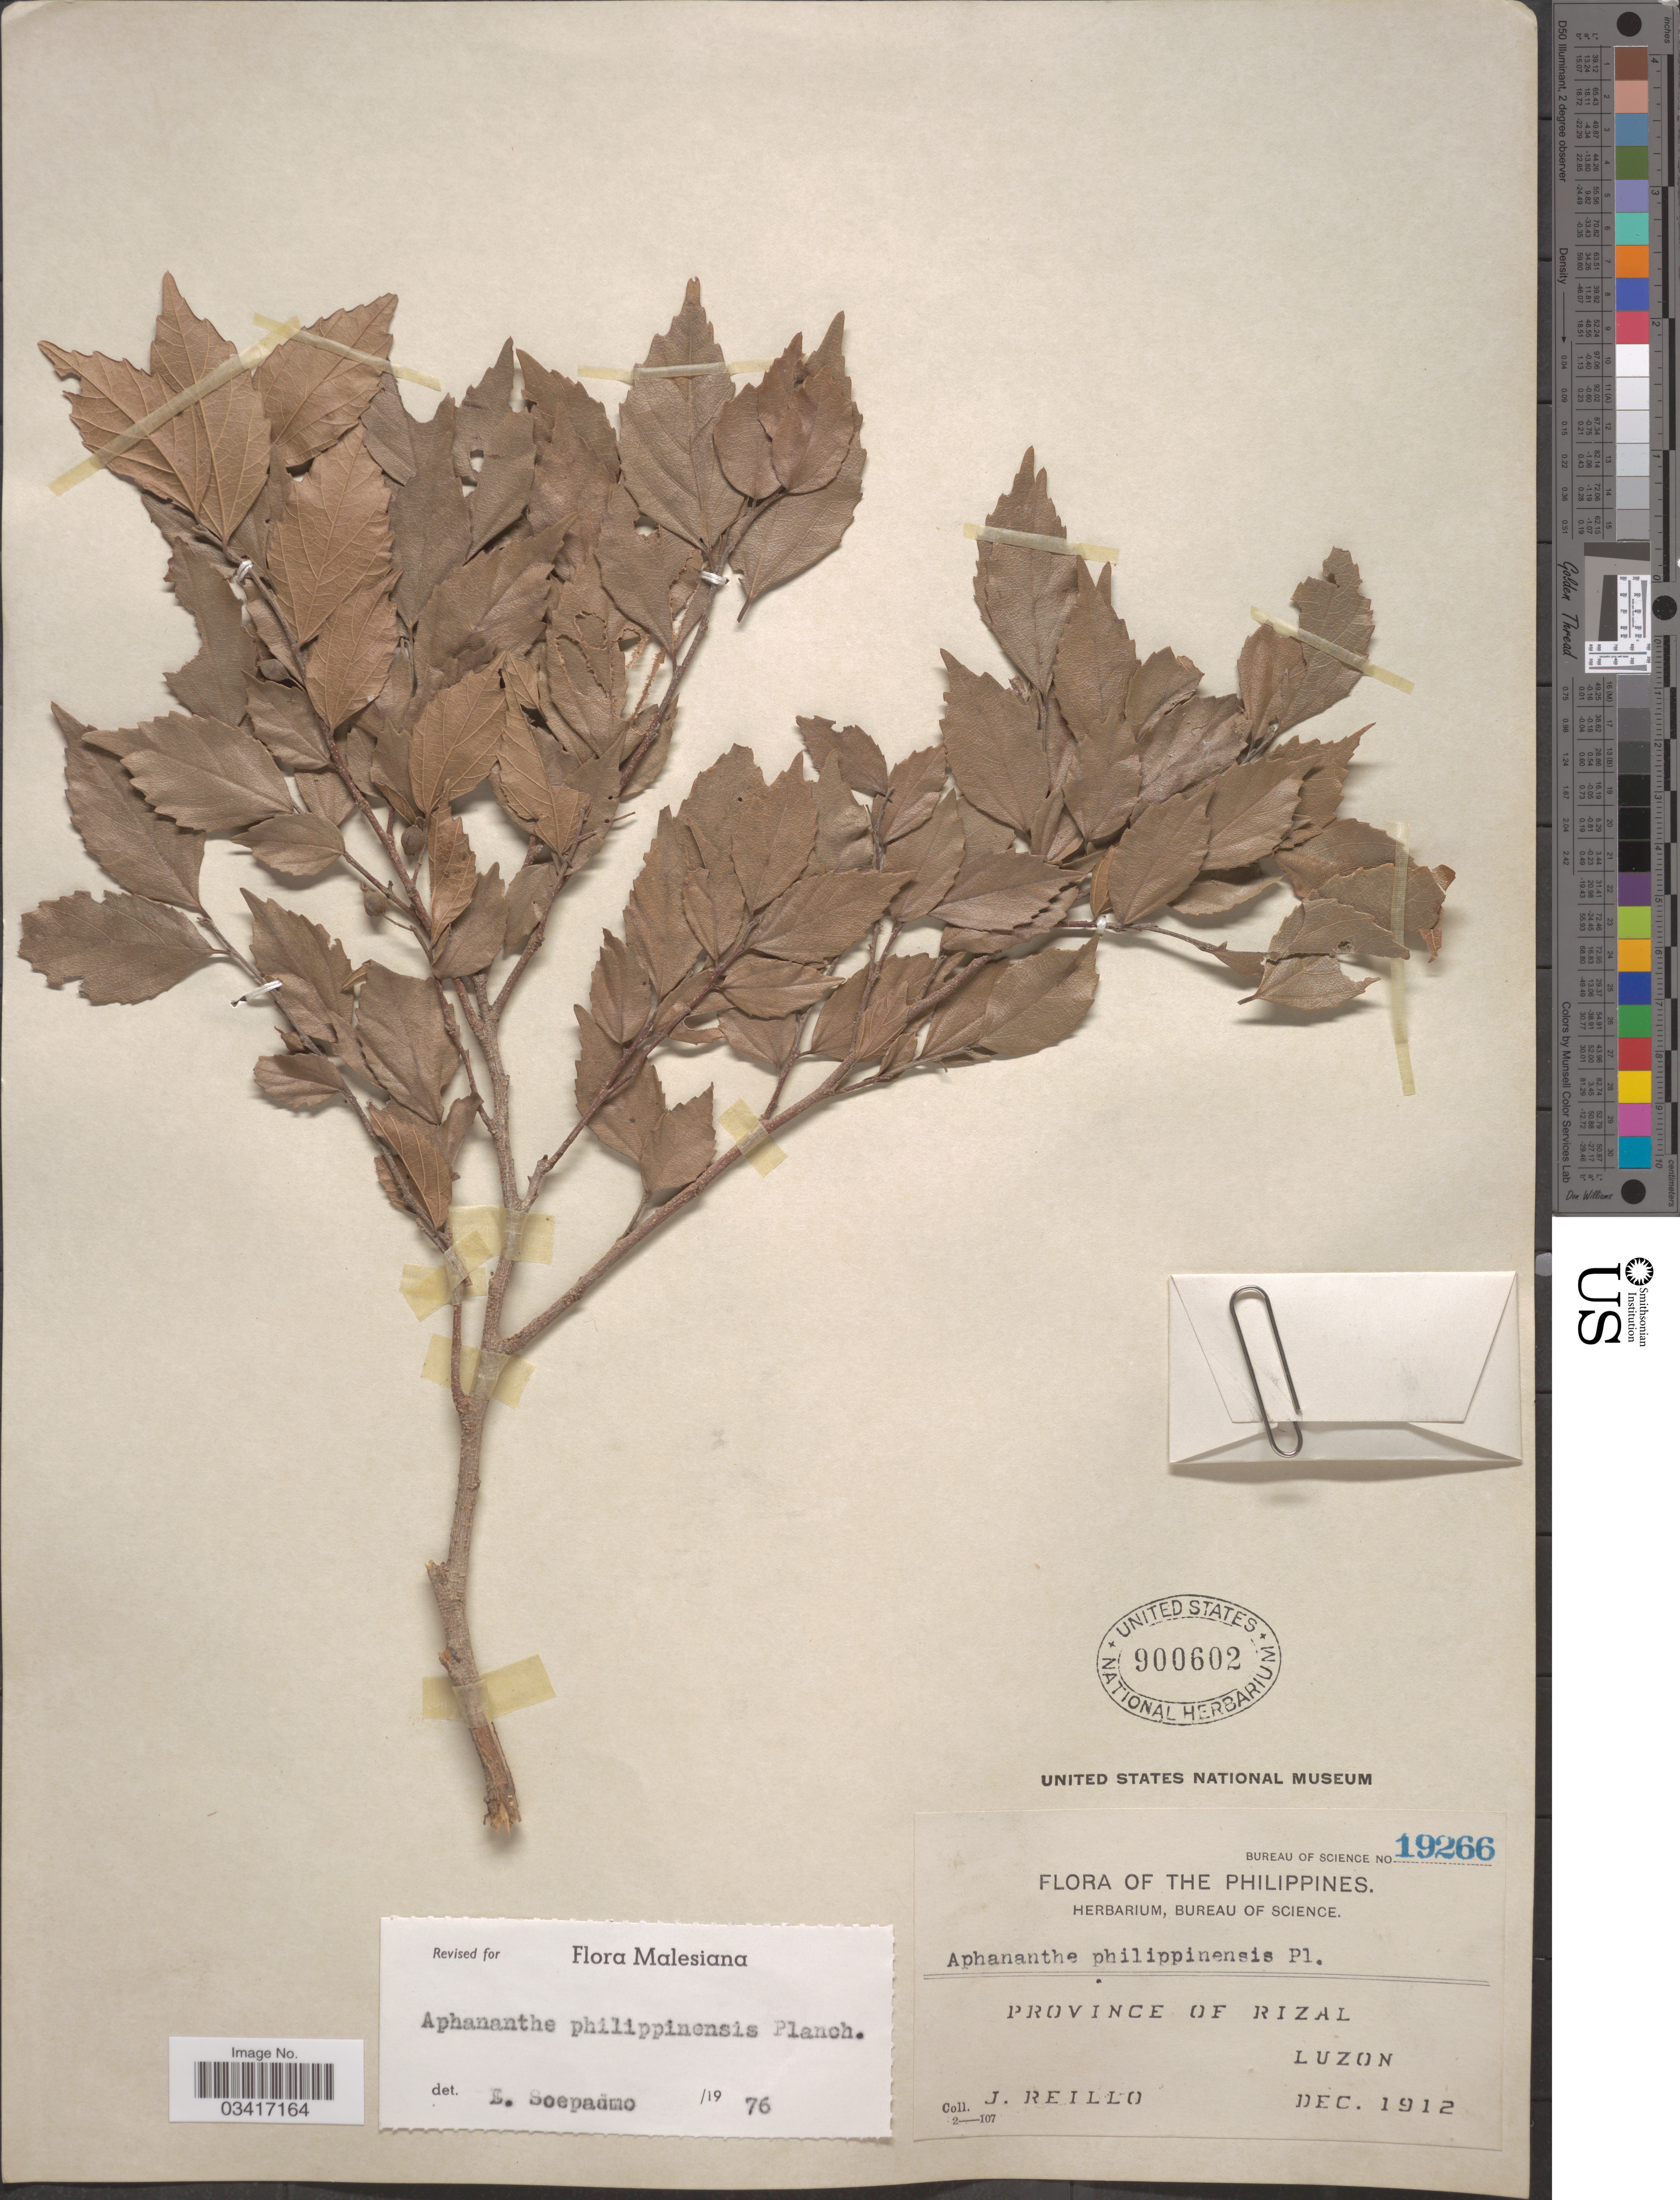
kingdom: Plantae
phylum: Tracheophyta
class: Magnoliopsida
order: Rosales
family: Cannabaceae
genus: Aphananthe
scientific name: Aphananthe philippinensis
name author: Planch.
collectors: J. Reillo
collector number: Bureau of Science 19266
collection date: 1912-12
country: Philippines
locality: Province of Rizal. Luzon.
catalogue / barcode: US 900602